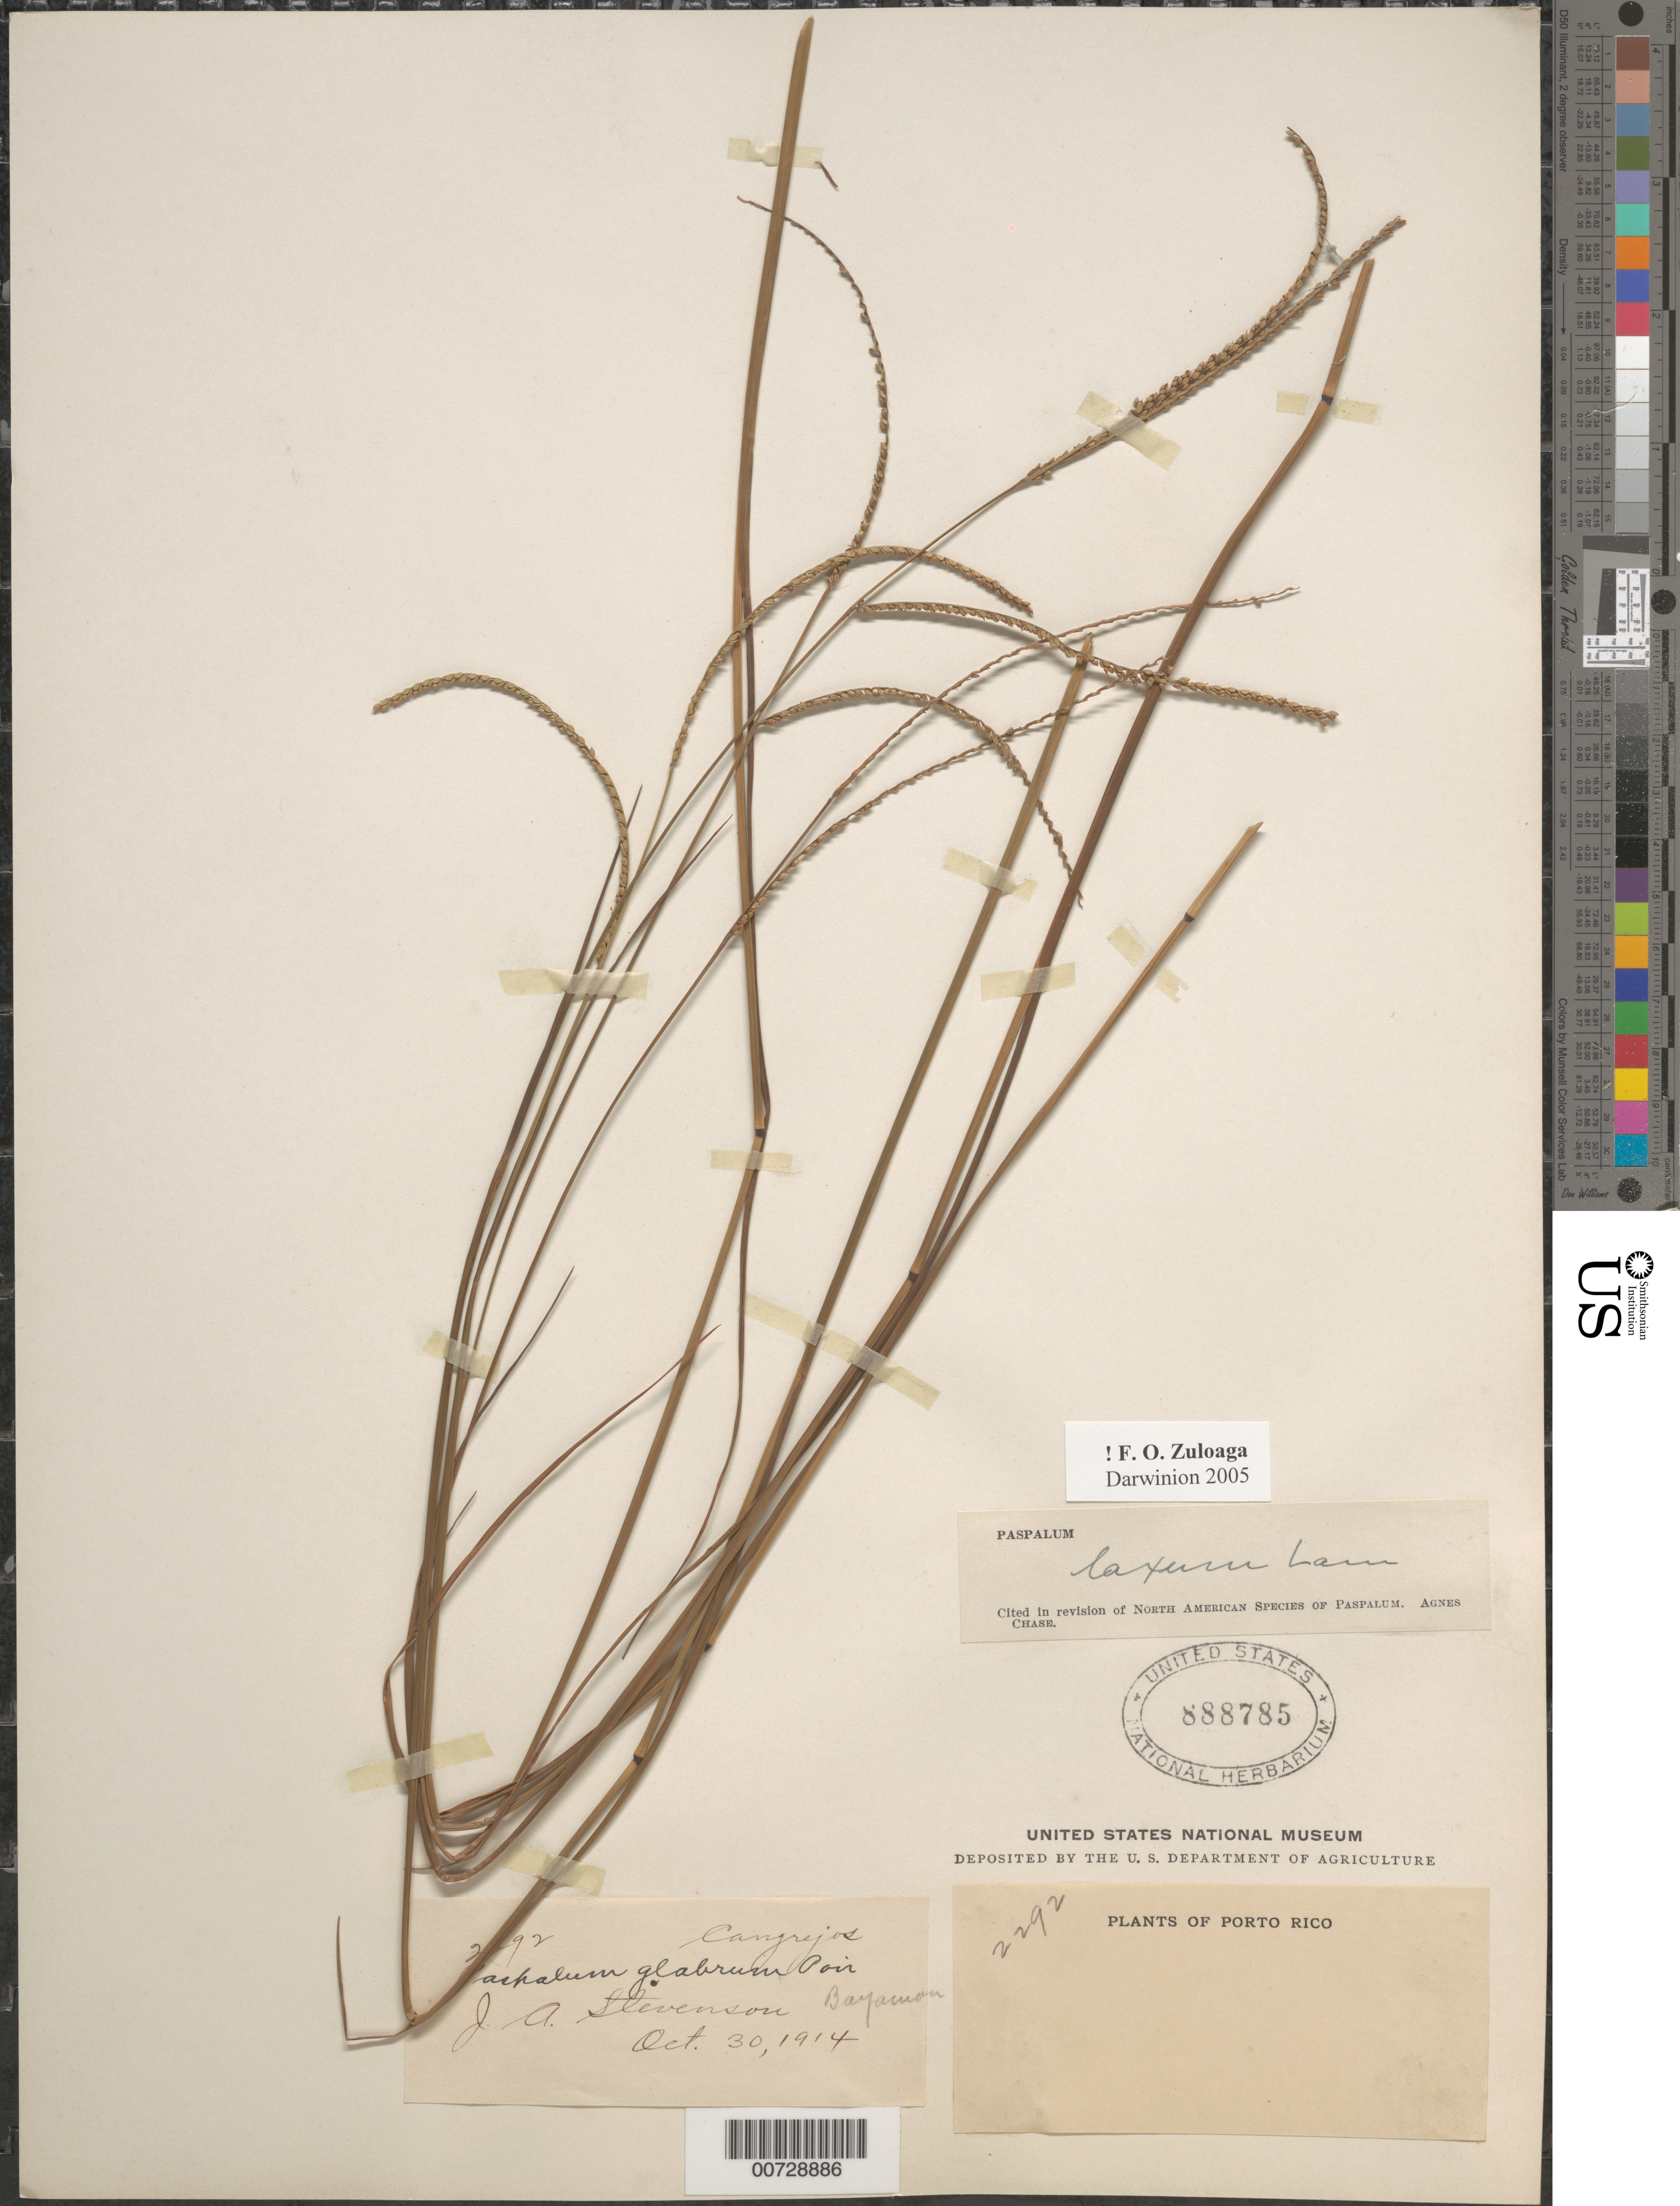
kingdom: Plantae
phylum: Tracheophyta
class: Liliopsida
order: Poales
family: Poaceae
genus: Paspalum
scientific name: Paspalum laxum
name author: Lam.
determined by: Chase, [M.] Agnes, (US)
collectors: J. Stevenson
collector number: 2292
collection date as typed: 30 Oct 1914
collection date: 1914-10-30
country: Puerto Rico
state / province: San Juan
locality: Cangrejos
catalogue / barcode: US 888785